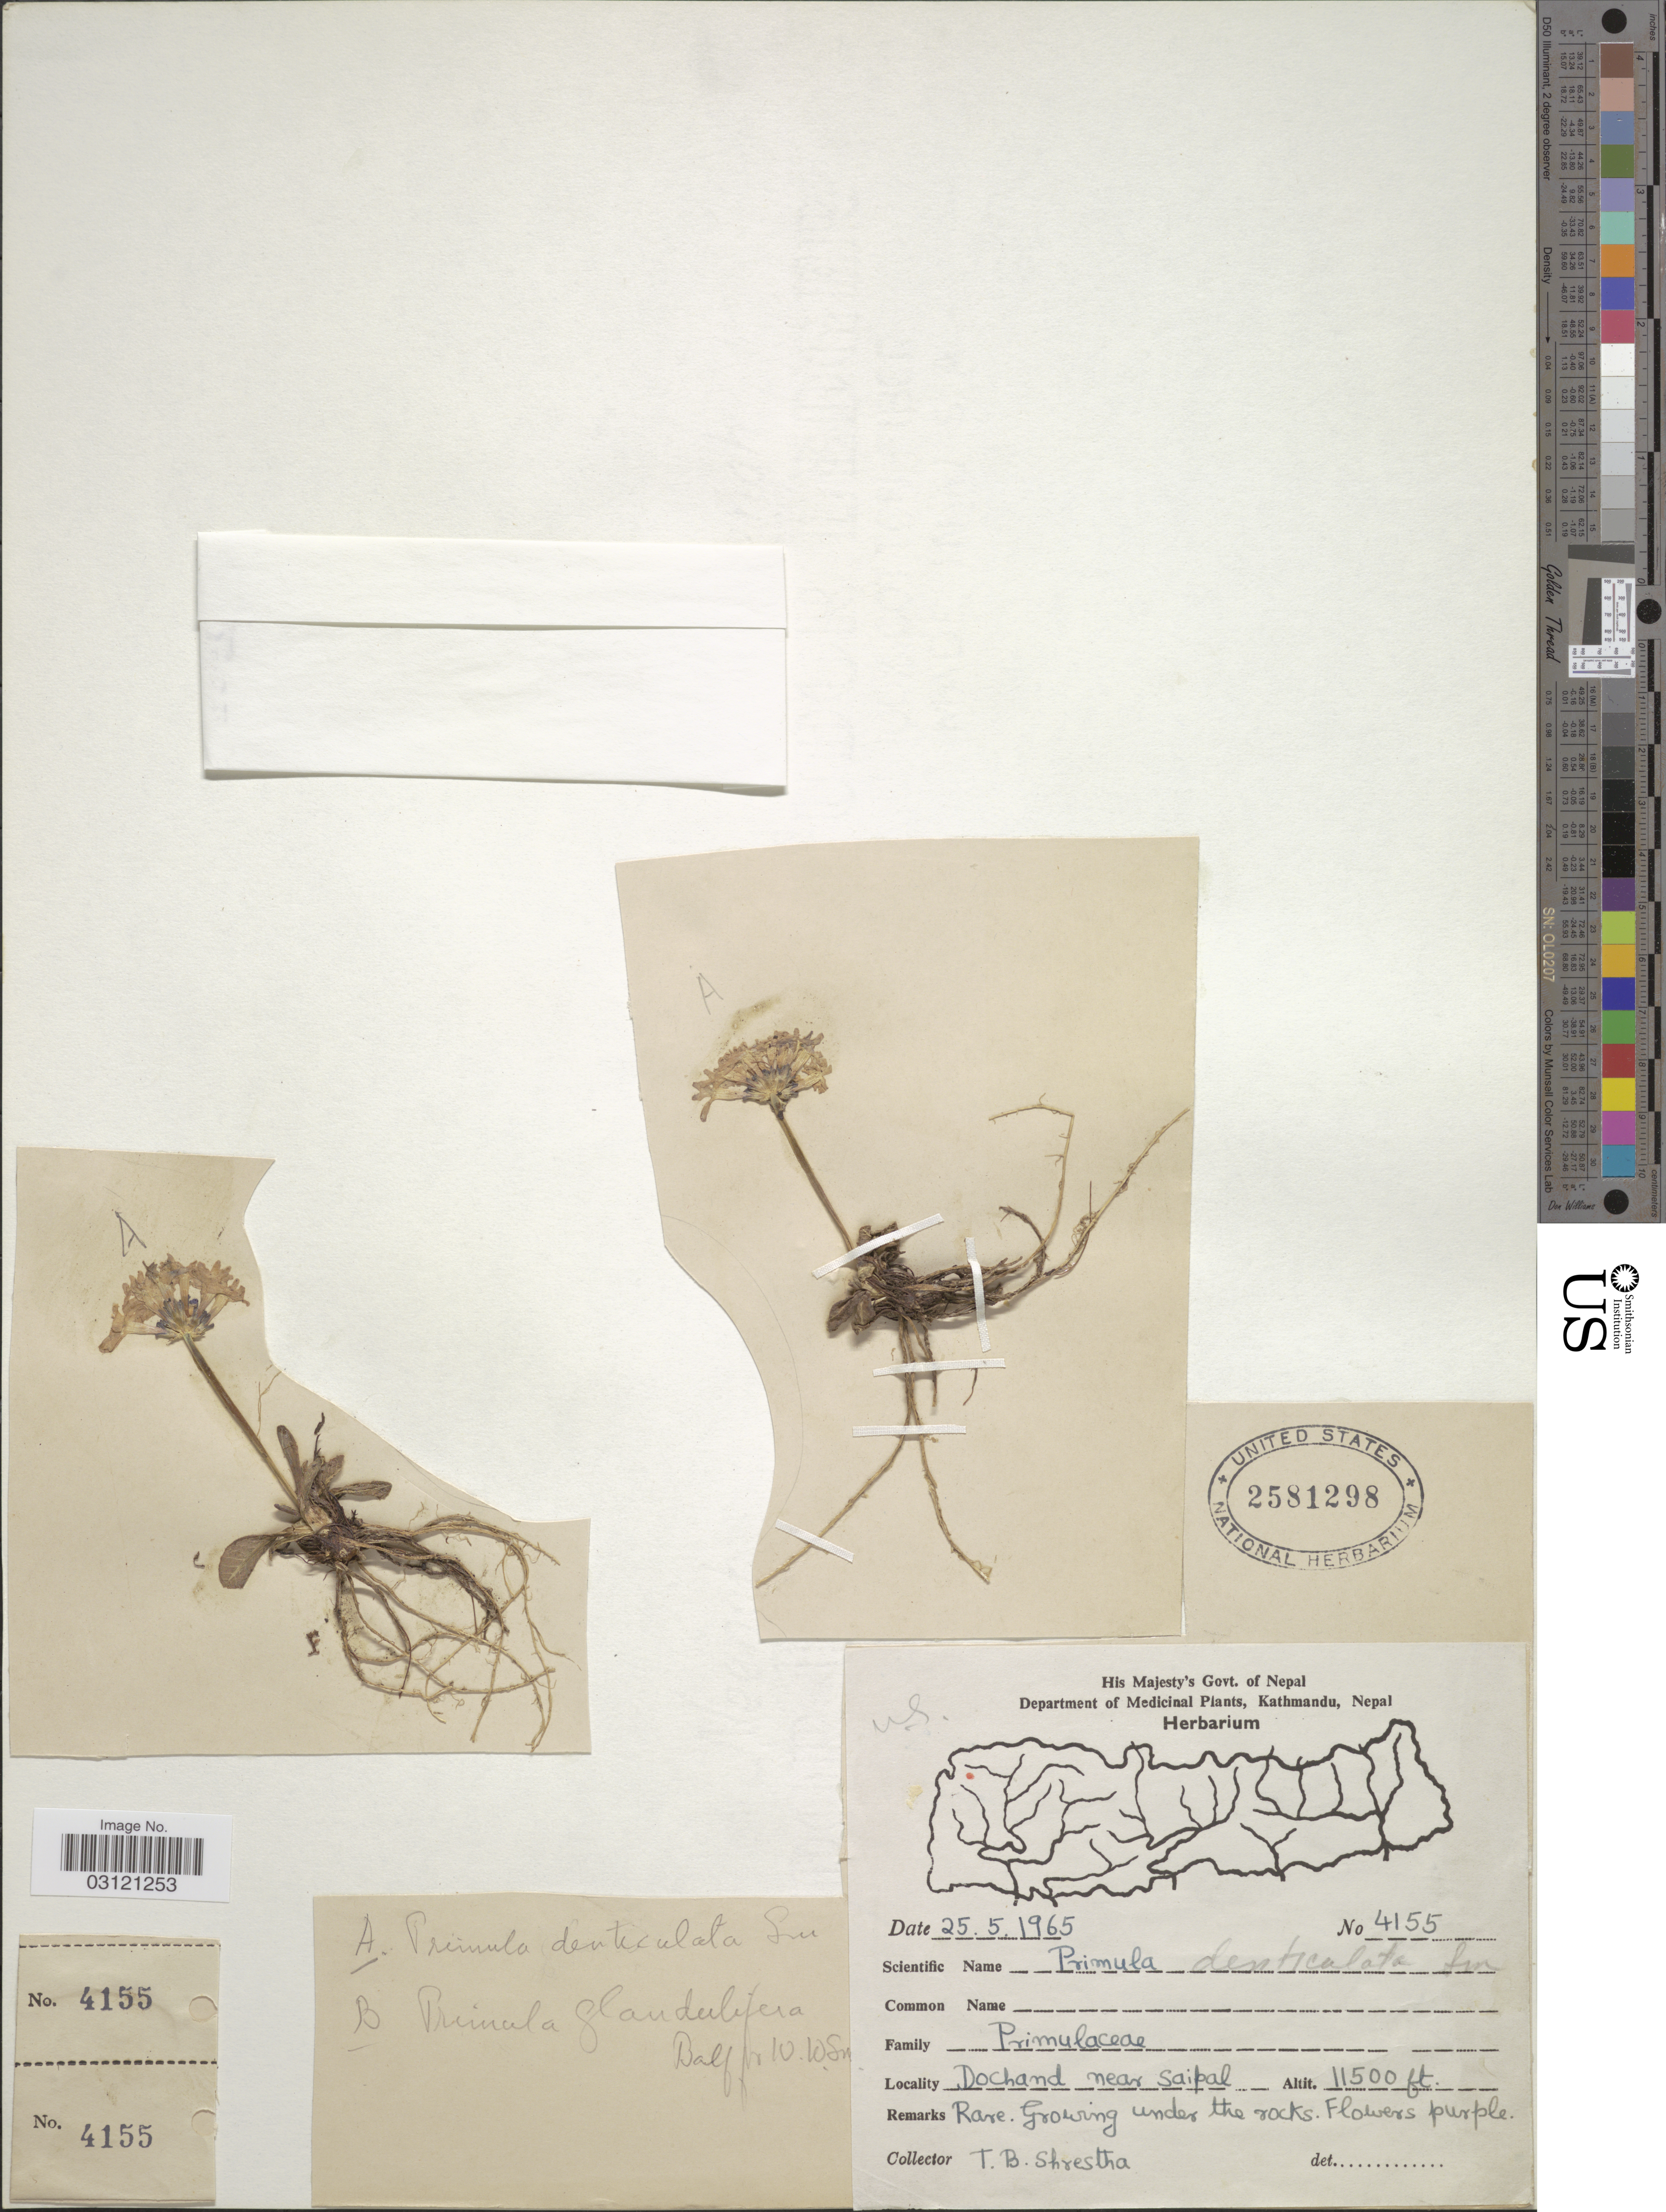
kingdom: Plantae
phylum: Tracheophyta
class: Magnoliopsida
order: Ericales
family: Primulaceae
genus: Primula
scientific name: Primula glandulifera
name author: Balf. f. & W.W. Sm.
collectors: T. B. Shrestha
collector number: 4155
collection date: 1965-05-25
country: Nepal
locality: Dochand near Saipal.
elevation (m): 3505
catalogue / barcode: US 2581298